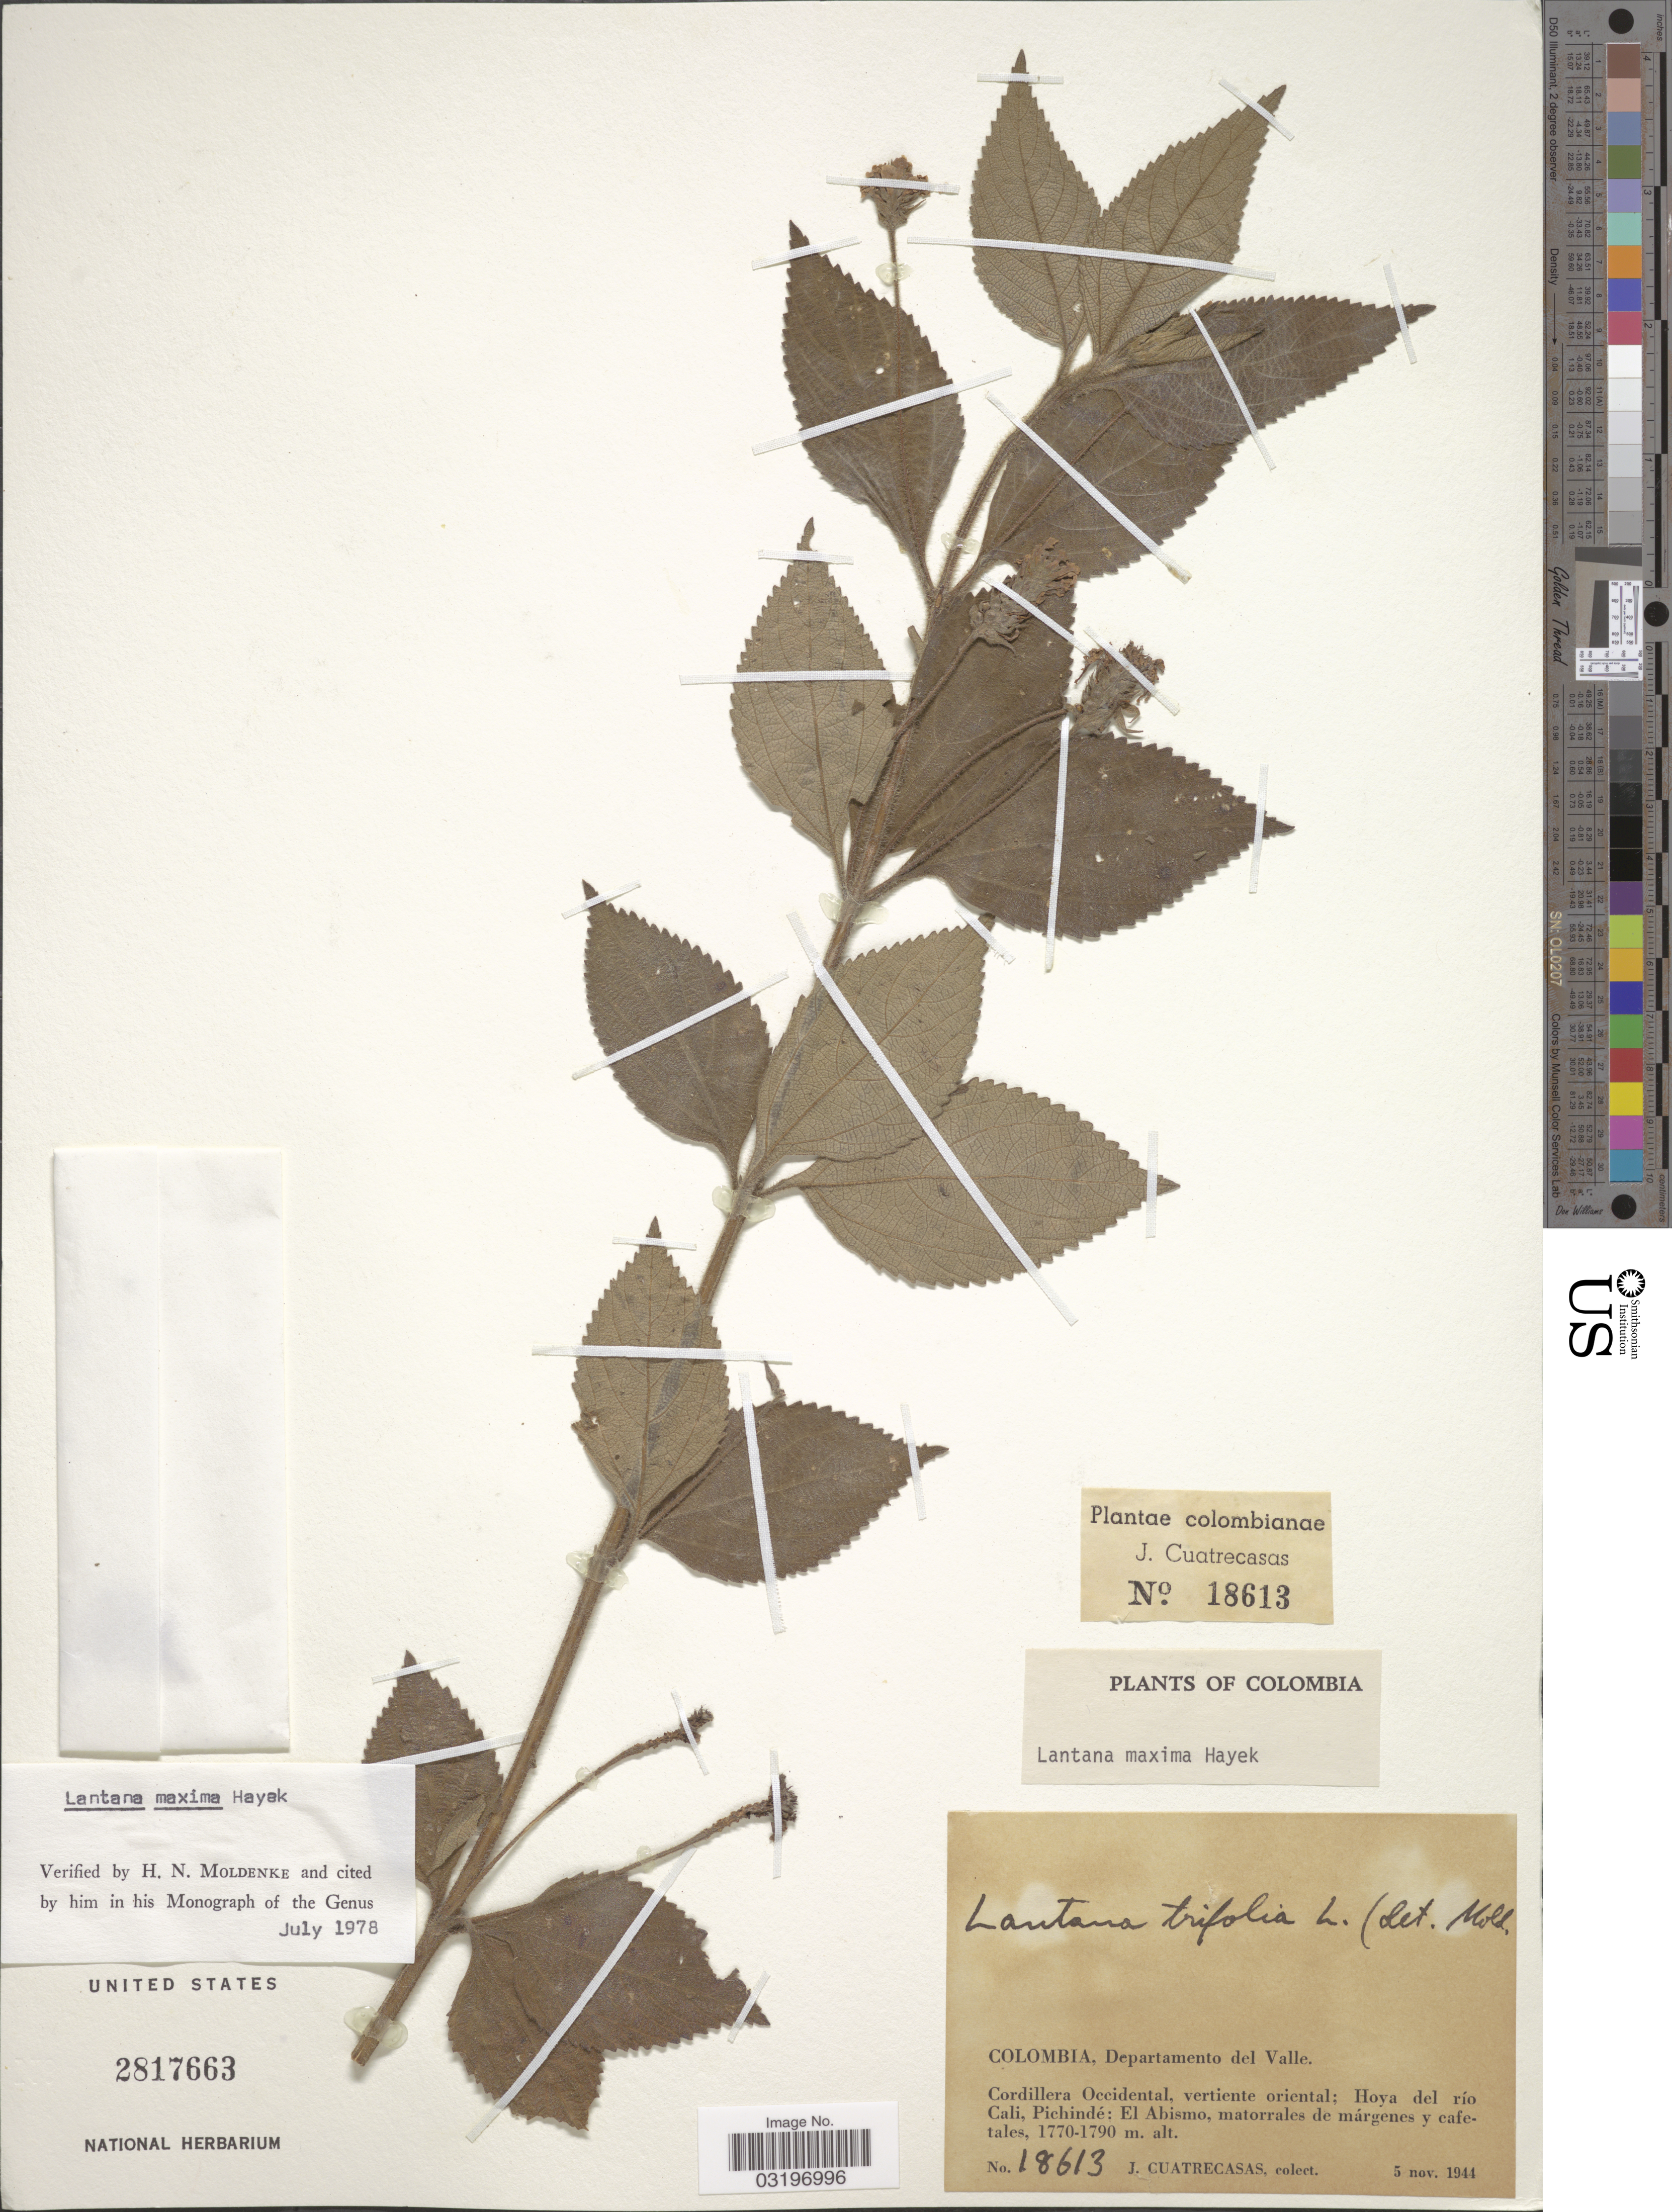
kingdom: Plantae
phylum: Tracheophyta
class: Magnoliopsida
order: Lamiales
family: Verbenaceae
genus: Lantana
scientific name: Lantana maxima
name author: Hayek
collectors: J. Cuatrecasas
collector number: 18613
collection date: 1944-11-05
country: Colombia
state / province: Valle del Cauca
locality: Departamento del Valle. Cordillera Occidental, vertiente oriental; Hoya del río Cali, Pichindé: El Abismo.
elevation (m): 1770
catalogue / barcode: US 2817663